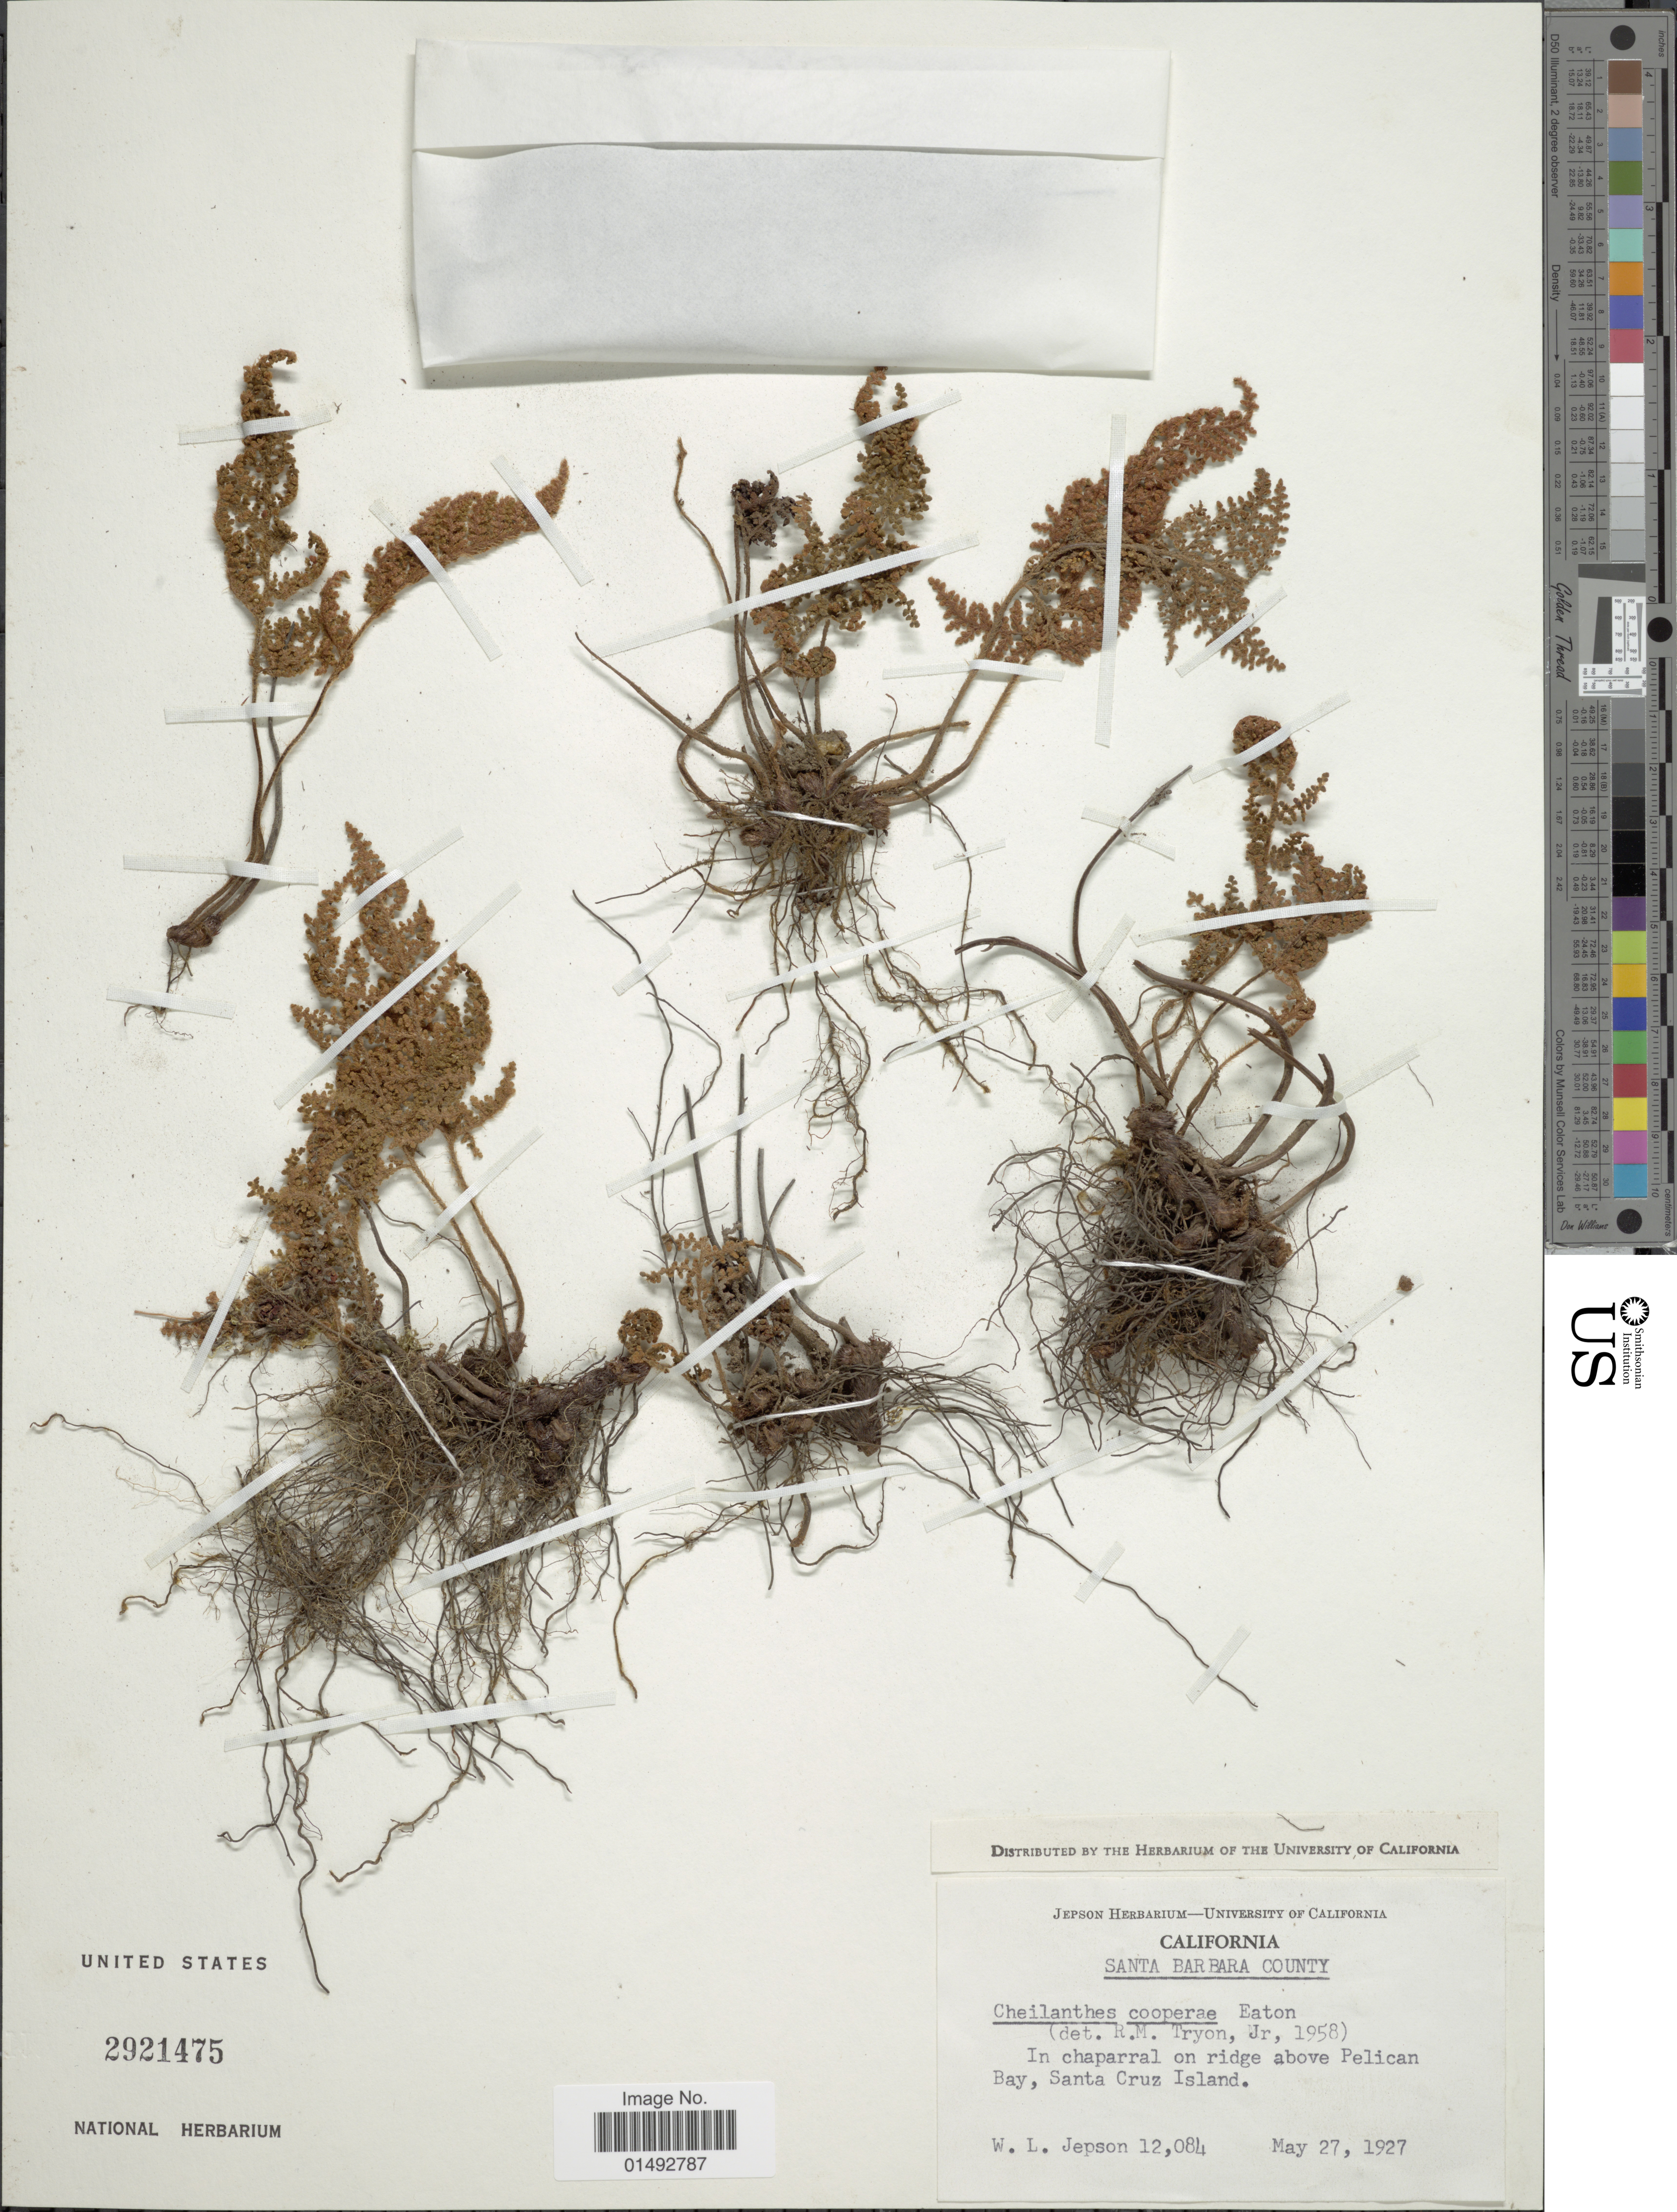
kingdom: Plantae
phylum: Tracheophyta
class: Polypodiopsida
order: Polypodiales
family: Pteridaceae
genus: Myriopteris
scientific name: Myriopteris cooperae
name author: (D.C. Eaton) Grusz & Windham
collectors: W. L. Jepson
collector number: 12084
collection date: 1927-05-27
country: United States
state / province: California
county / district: Santa Barbara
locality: Santa Barbara County, In chaparral on ridge above Pelican Bay, Santa Cruz Island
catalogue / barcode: US 2921475